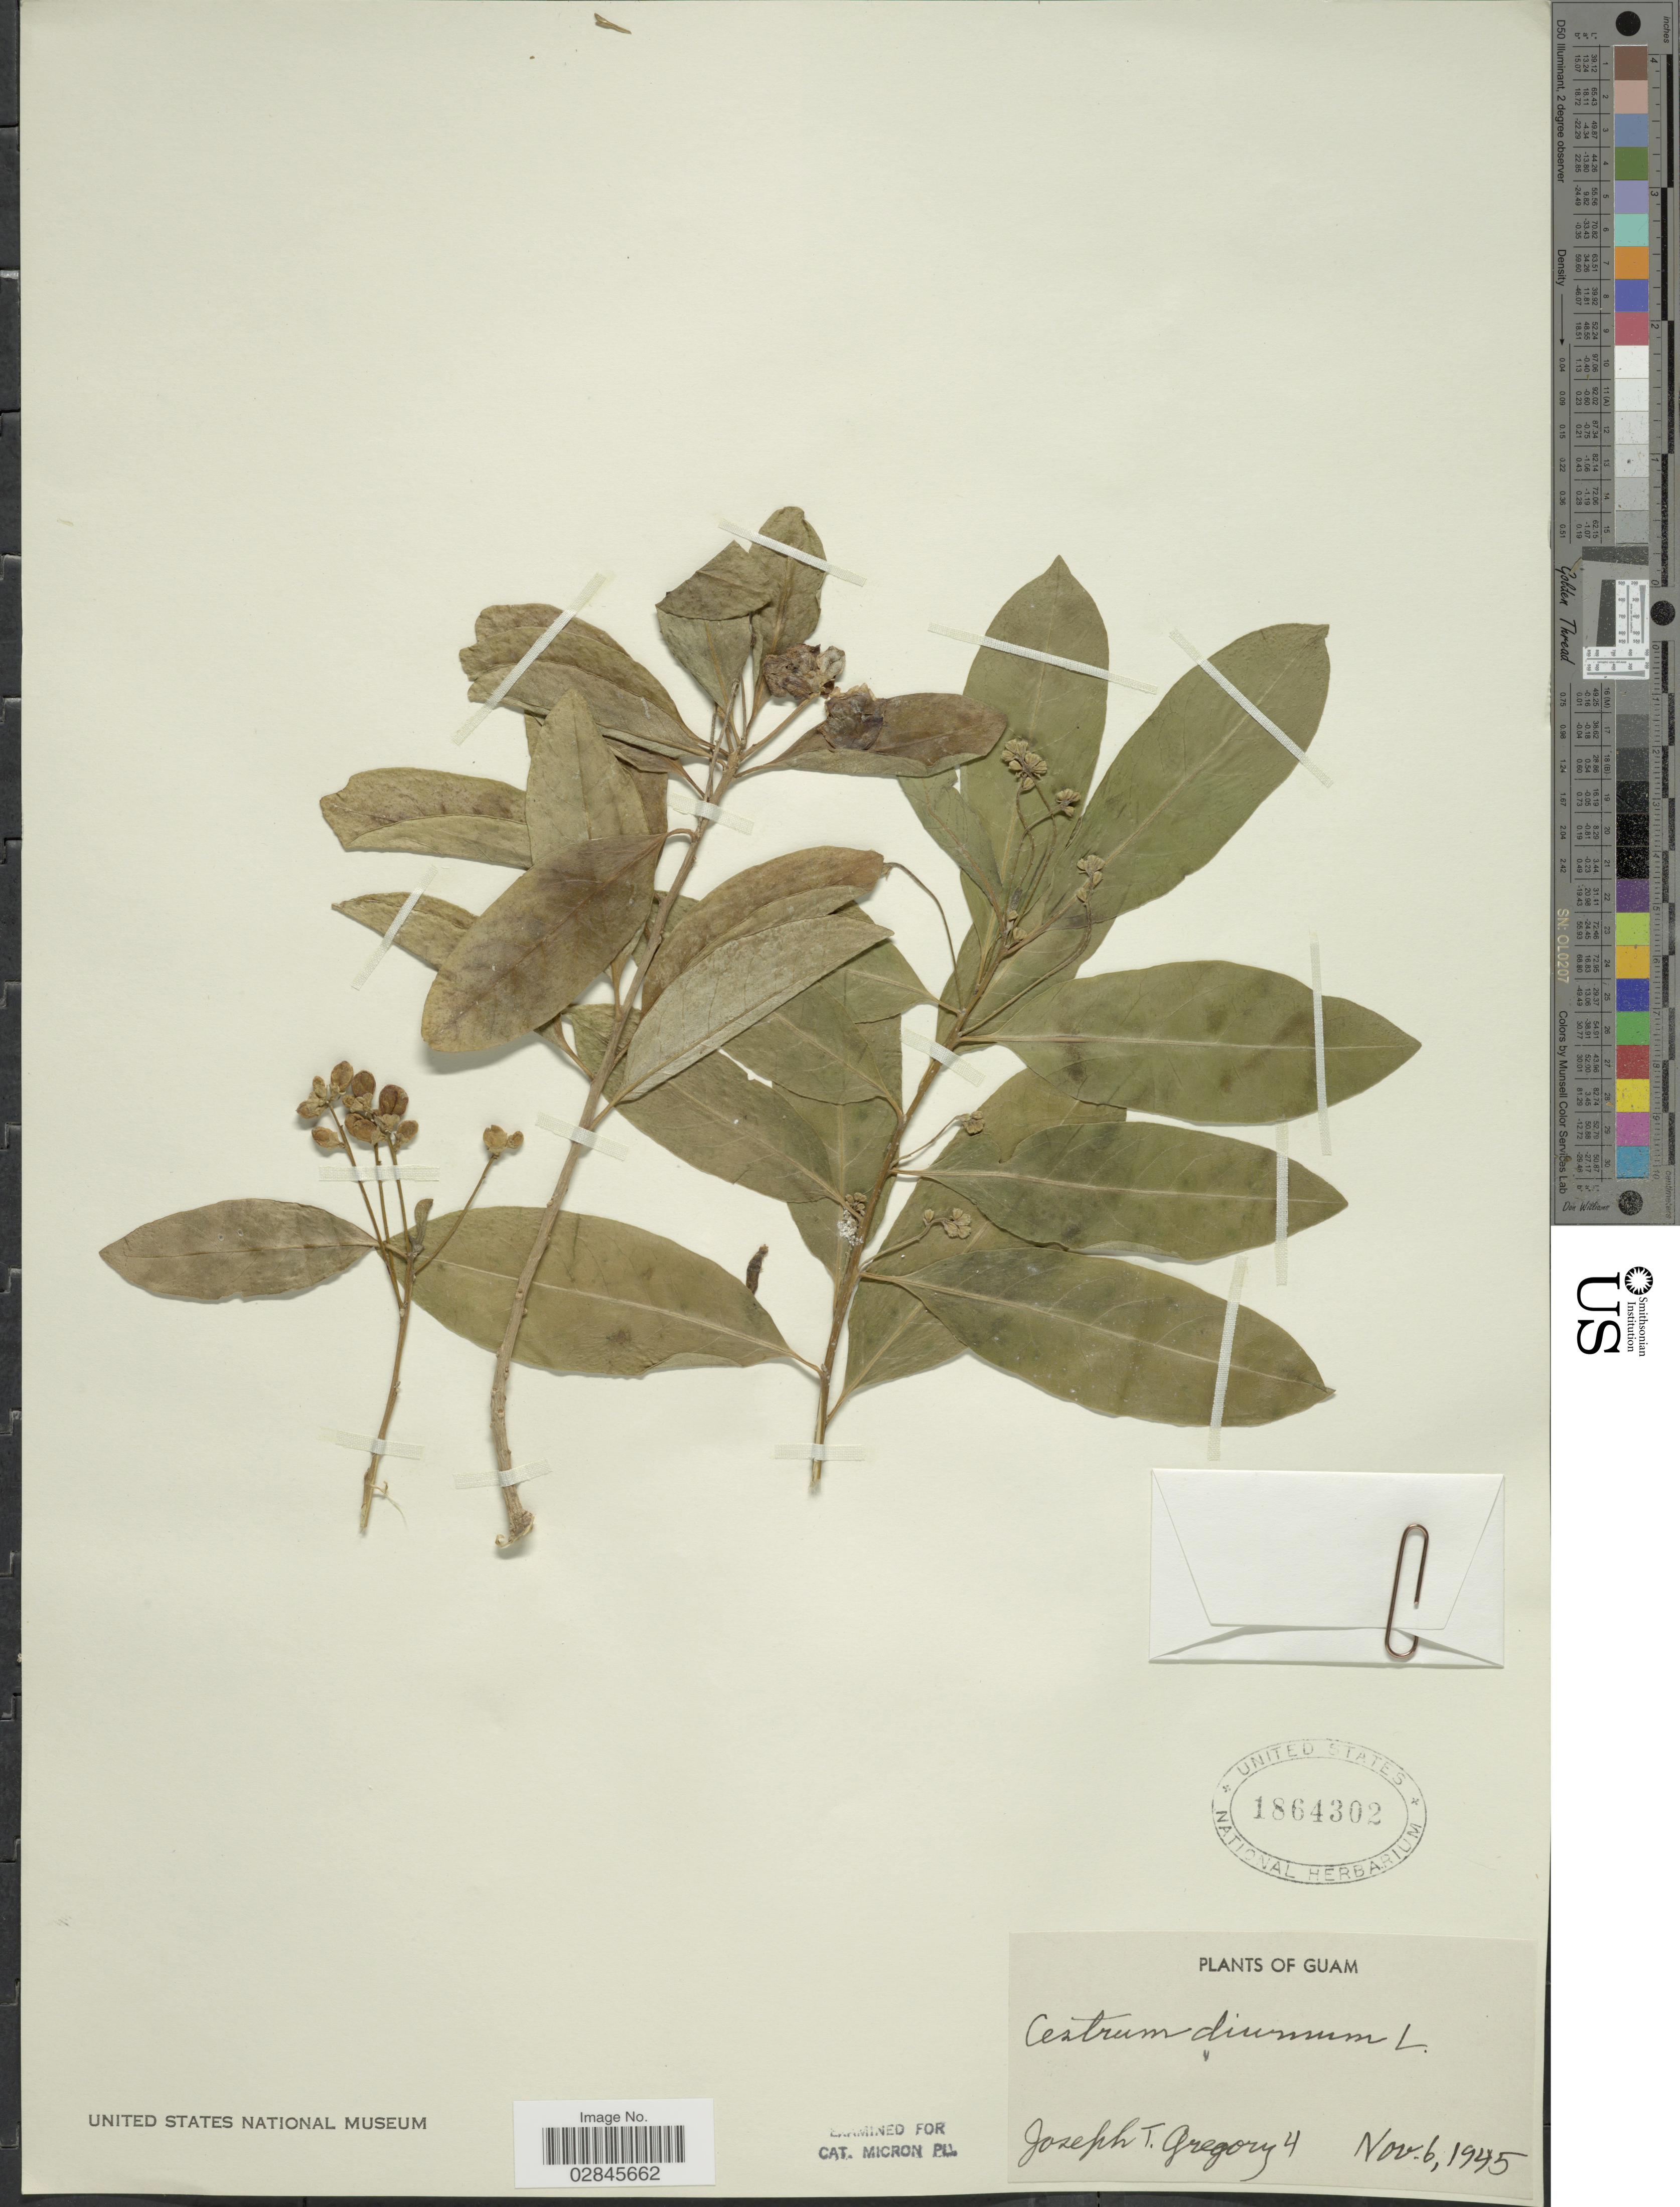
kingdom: Plantae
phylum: Tracheophyta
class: Magnoliopsida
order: Solanales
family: Solanaceae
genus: Cestrum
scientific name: Cestrum diurnum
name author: L.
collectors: J. Gregory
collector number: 4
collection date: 1945-11-06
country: Guam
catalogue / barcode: US 1864302